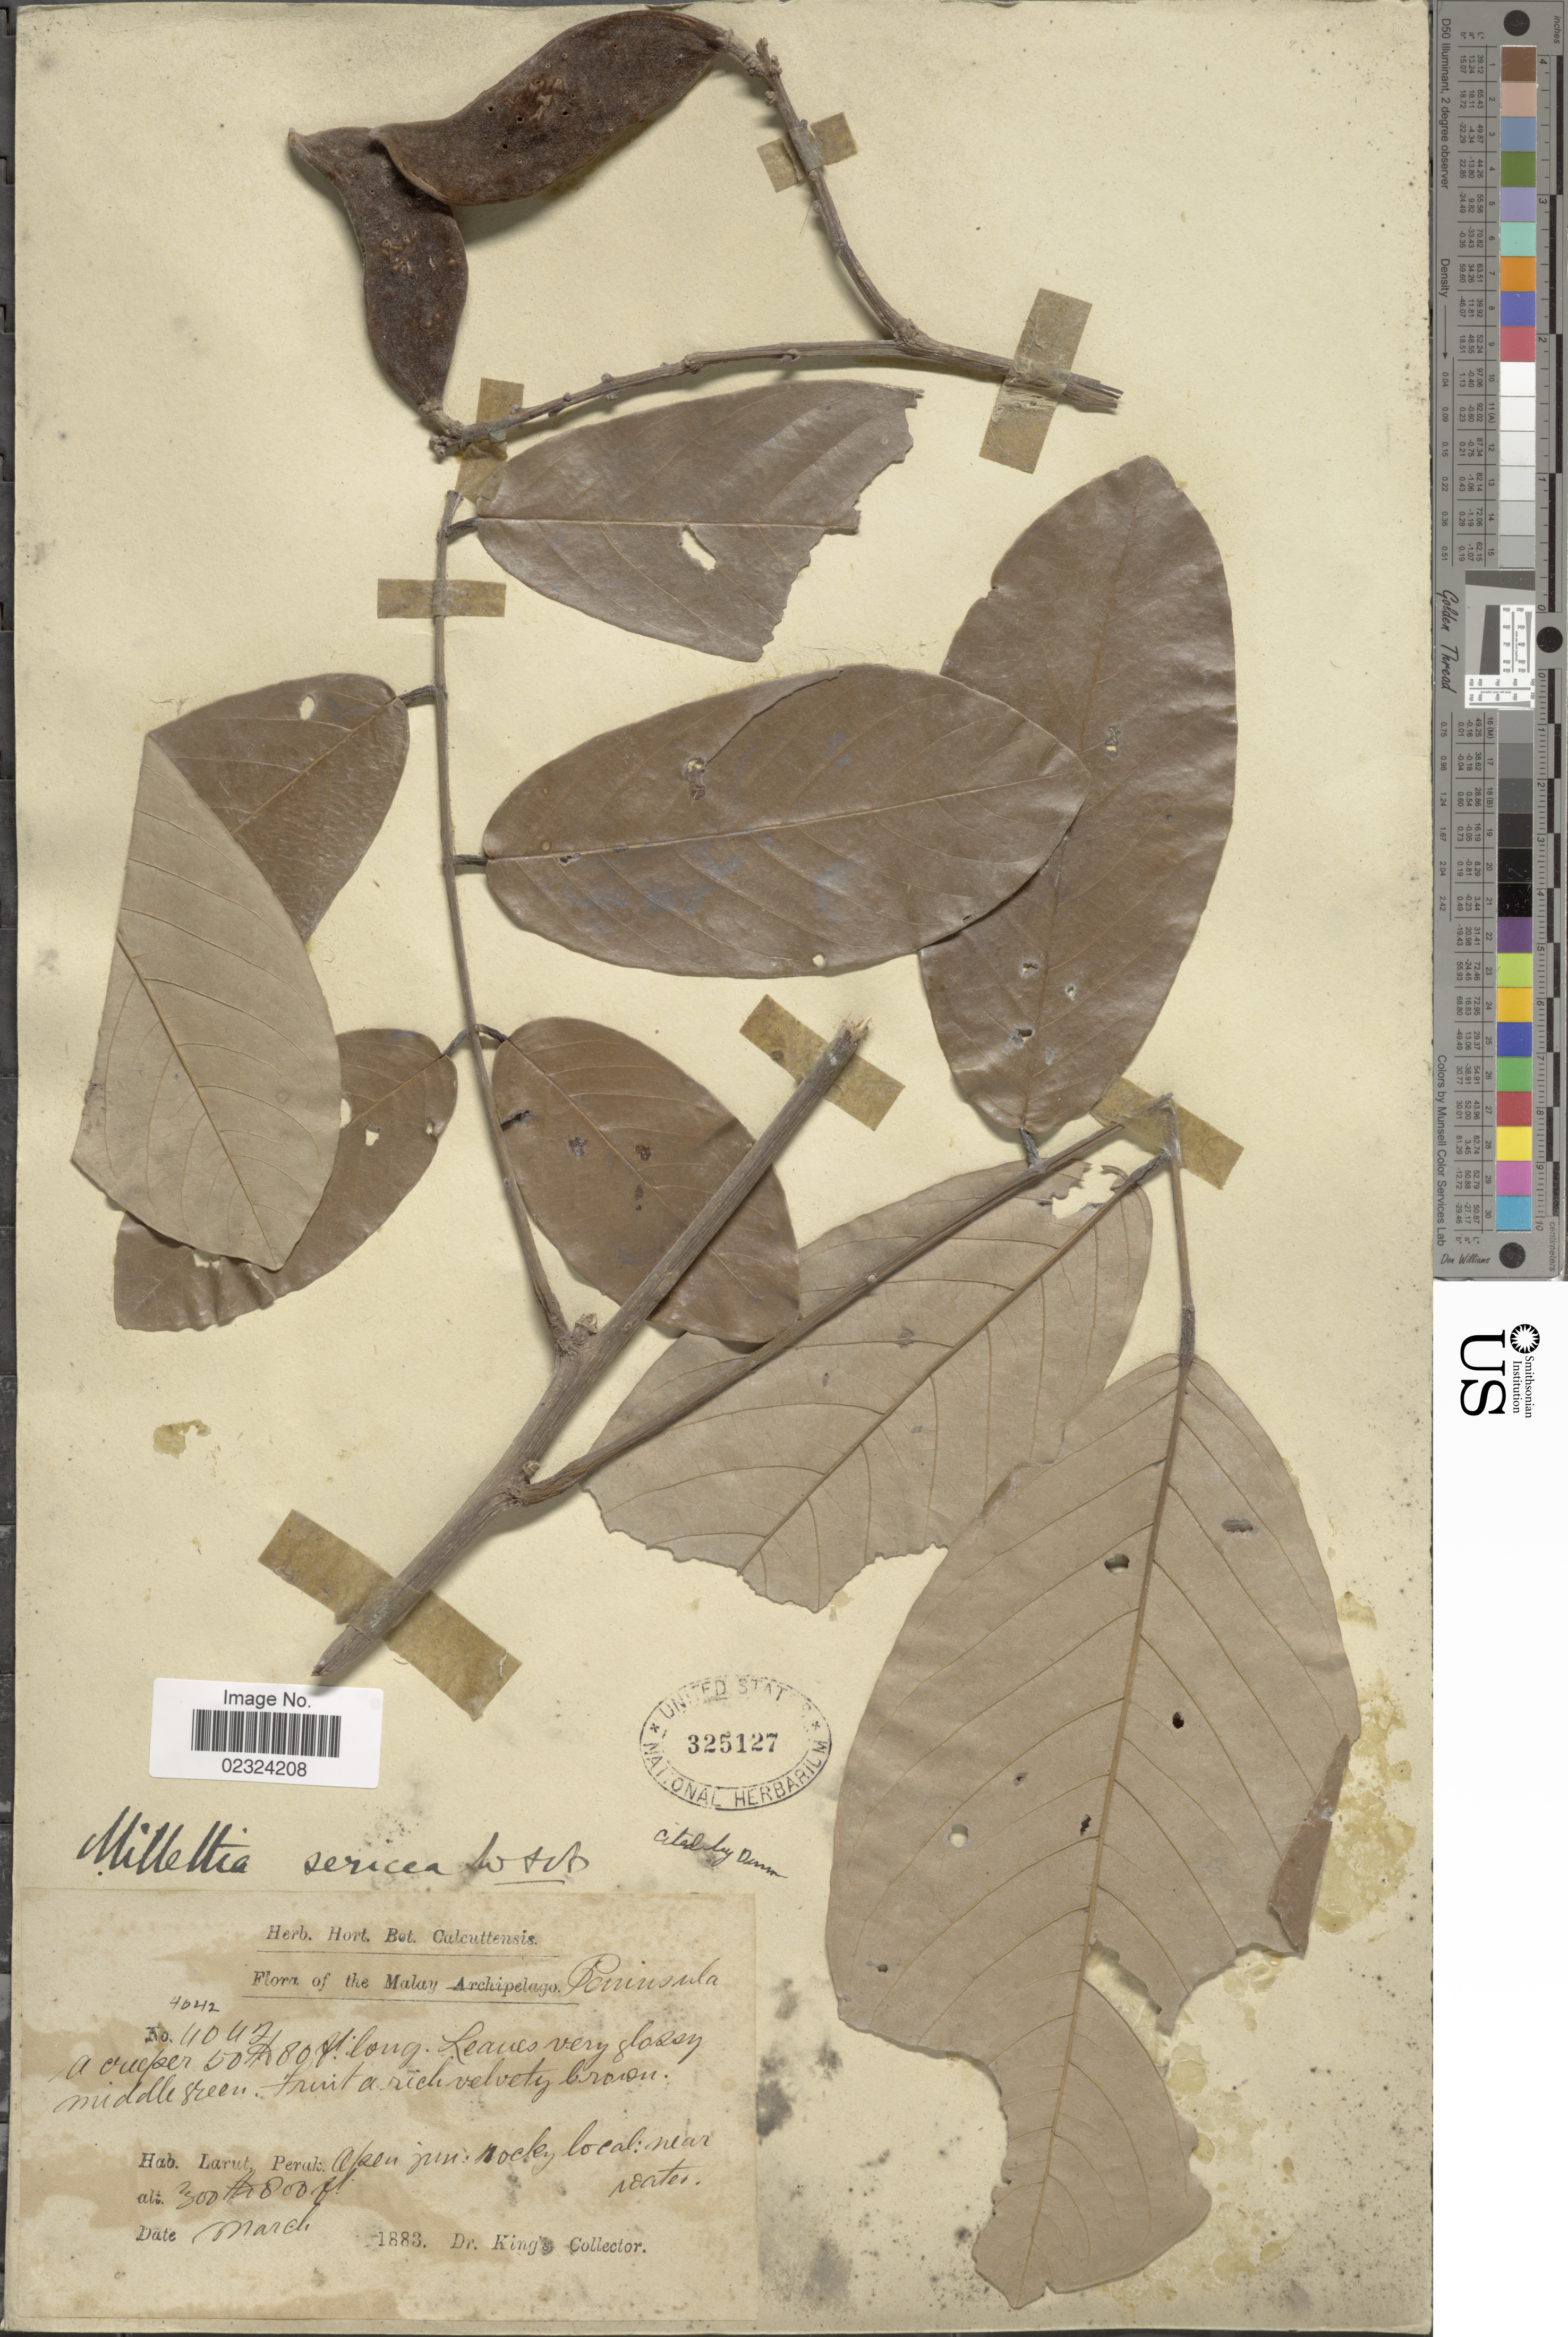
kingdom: Plantae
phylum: Tracheophyta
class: Magnoliopsida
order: Fabales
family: Fabaceae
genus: Millettia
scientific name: Millettia sericea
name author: (Vent.) Wight & Arn.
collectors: Dr. King's collector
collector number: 4642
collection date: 1883-03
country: Malaysia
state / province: Perak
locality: Malay Peninsula. Larut, Perak. Open jun. Rocky local: near water.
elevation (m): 91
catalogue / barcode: US 325127